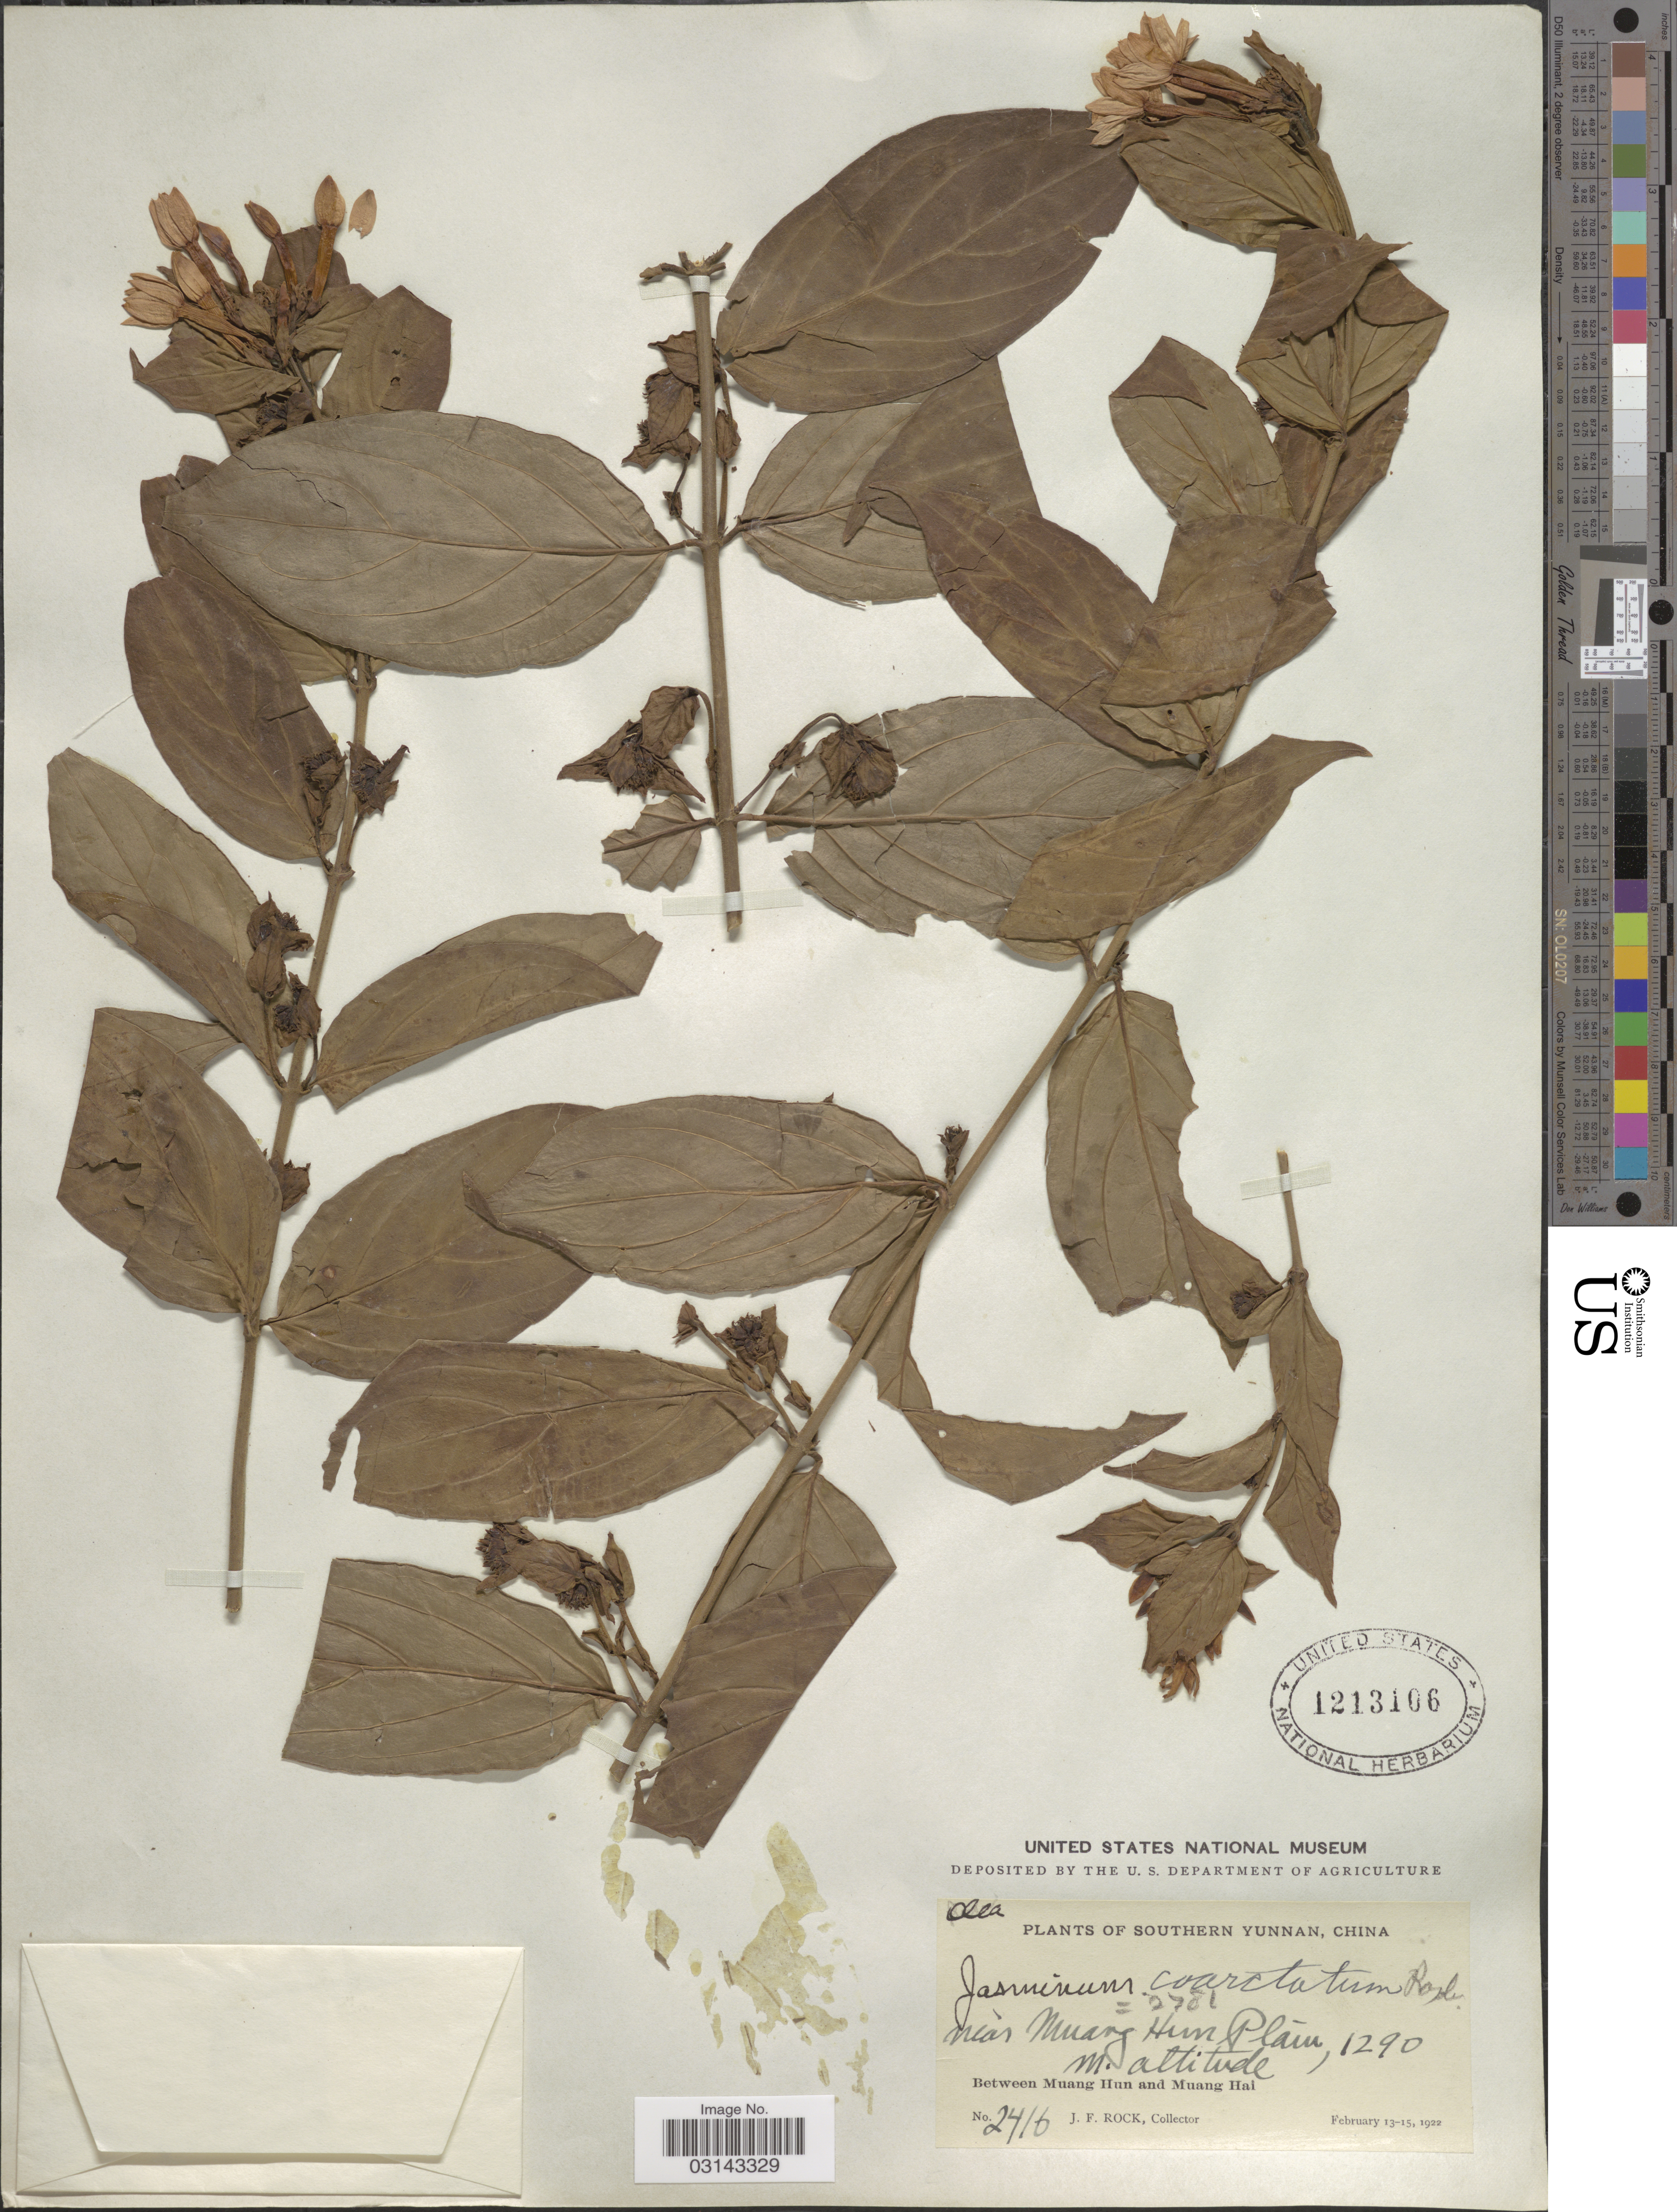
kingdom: Plantae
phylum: Tracheophyta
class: Magnoliopsida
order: Lamiales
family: Oleaceae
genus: Jasminum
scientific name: Jasminum coarctatum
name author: Roxb.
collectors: J. Rock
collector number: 2416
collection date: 1922-02-13/1922-02-15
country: China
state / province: Yunnan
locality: Southern Yunnan. Near Muang Hun Plain. Between Muang Hun and Muang Hai.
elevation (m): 1290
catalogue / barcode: US 1213106